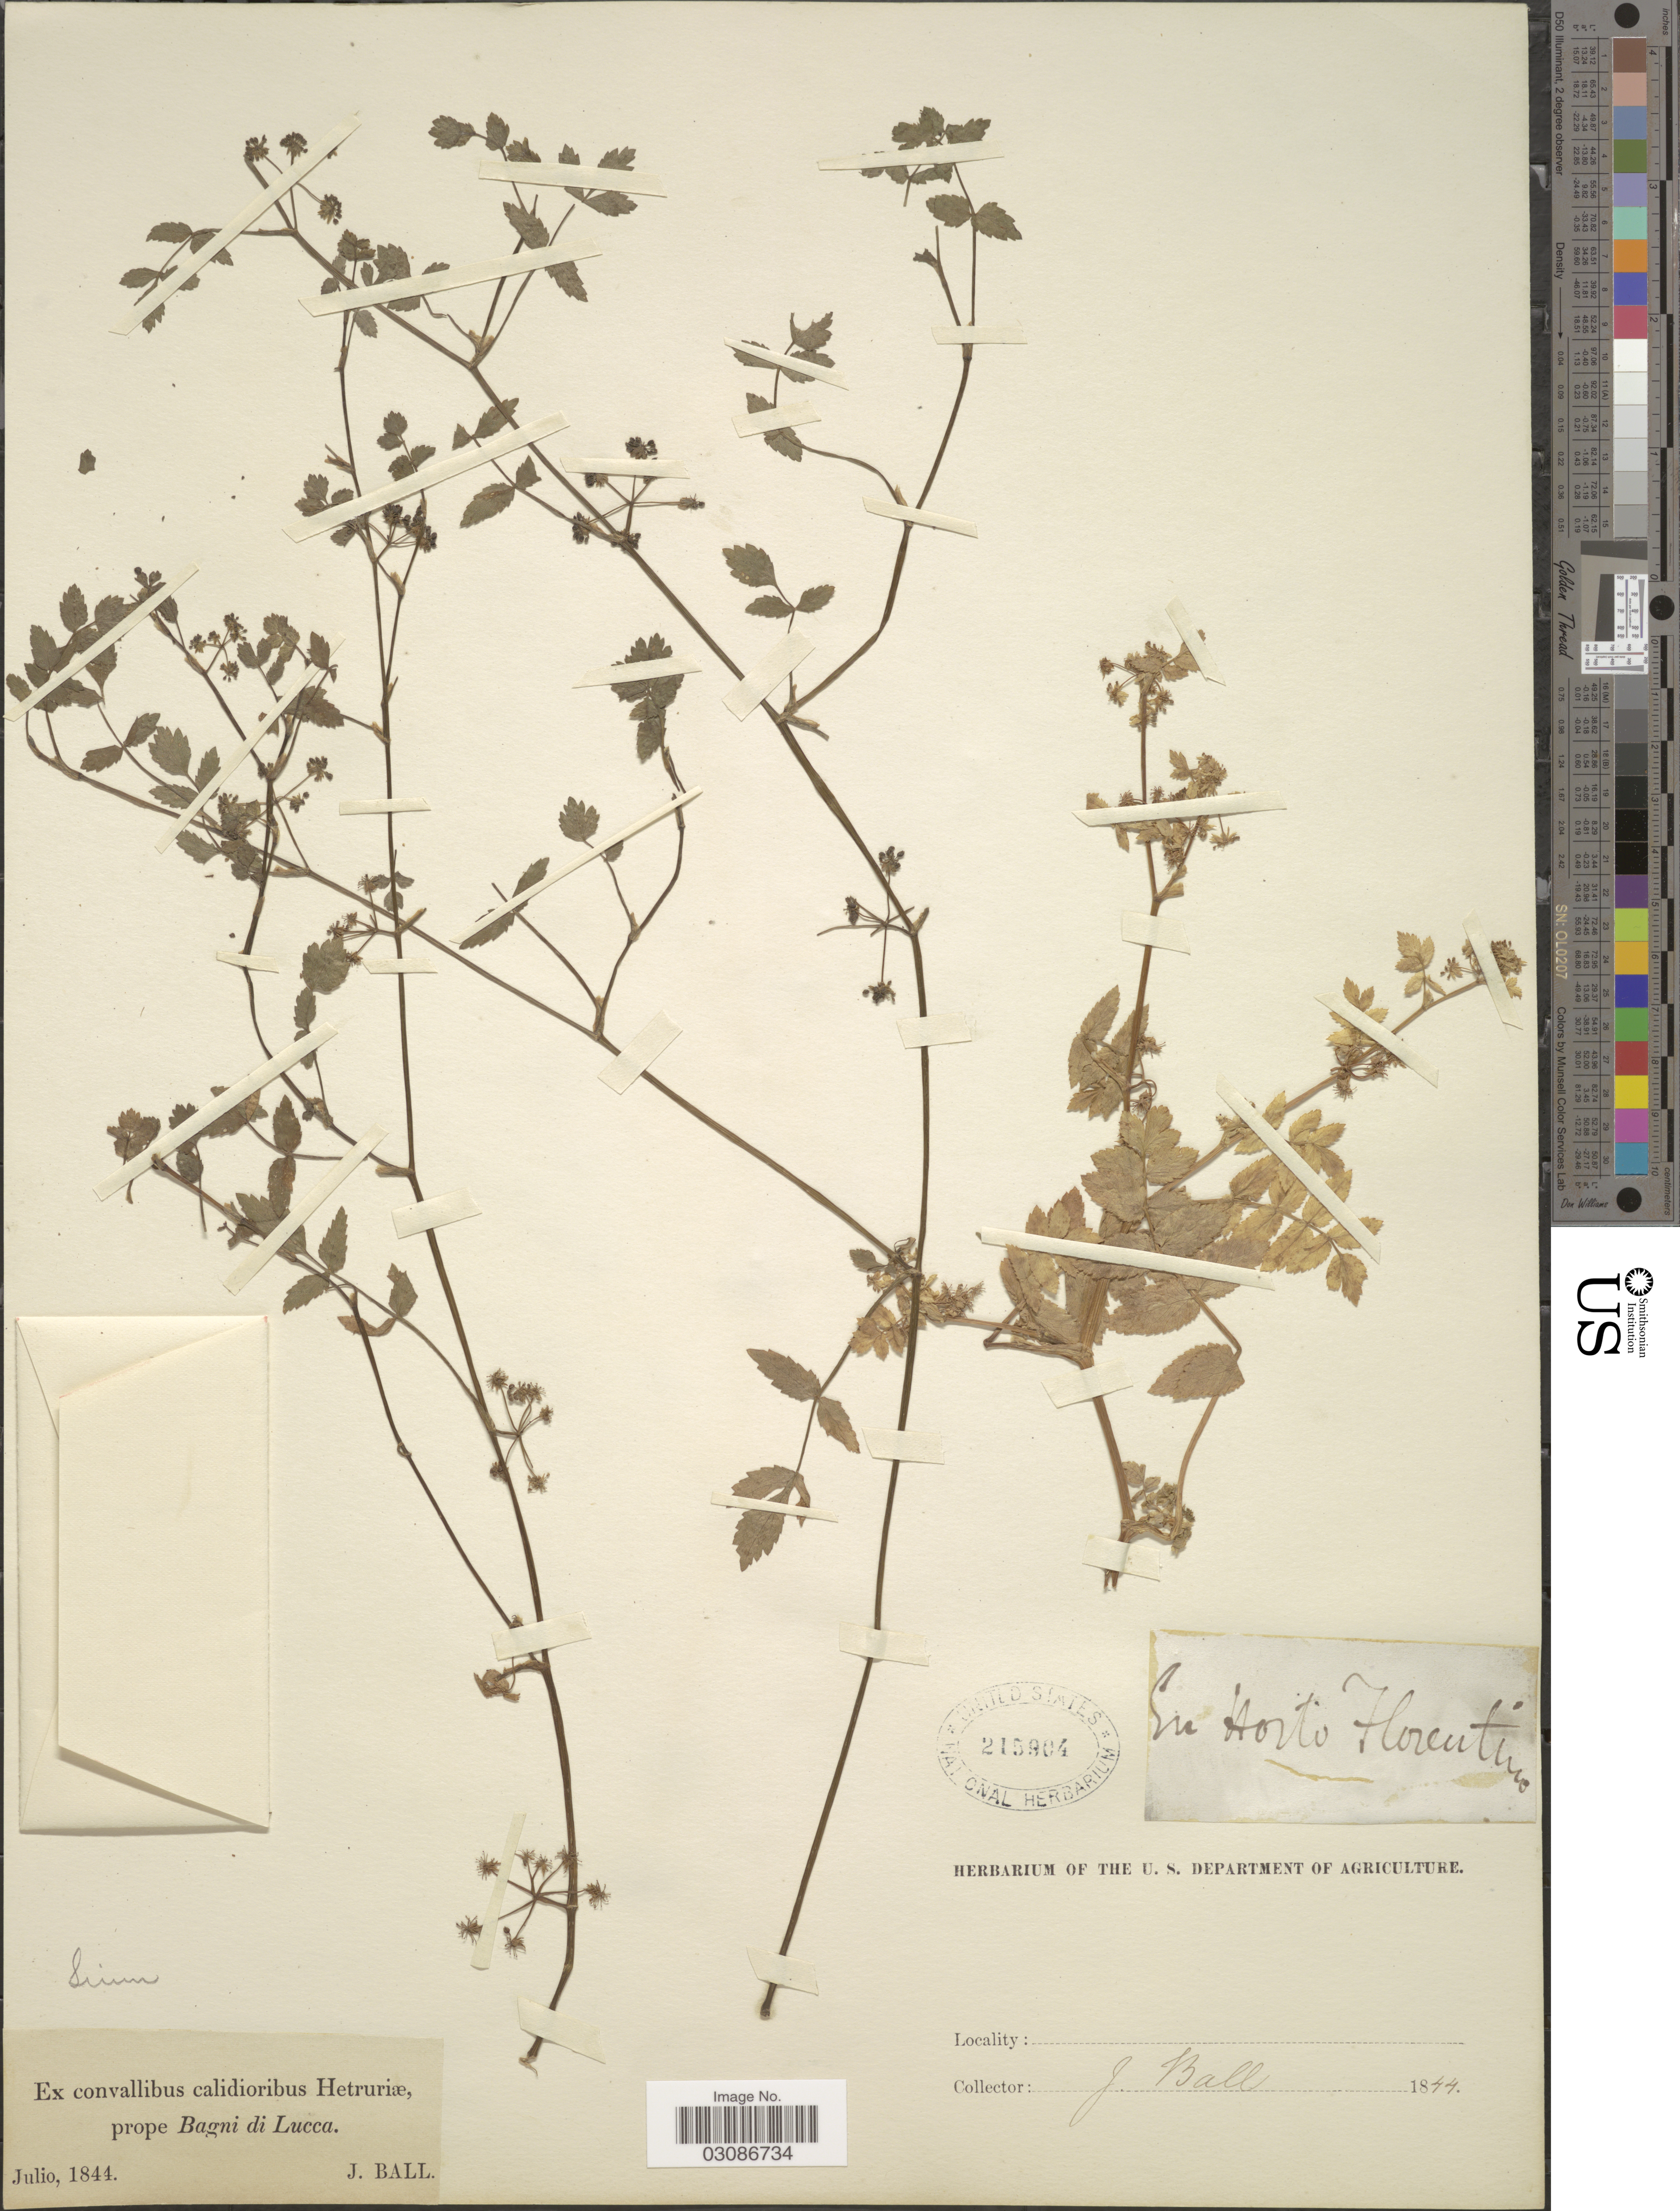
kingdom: Plantae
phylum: Tracheophyta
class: Magnoliopsida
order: Apiales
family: Apiaceae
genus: Sium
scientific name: Sium sp.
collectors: J. Ball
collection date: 1844-07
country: Italy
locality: Ex convallibus calidioribus Hetruriae, prope Bagni di Lucca.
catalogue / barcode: US 215904